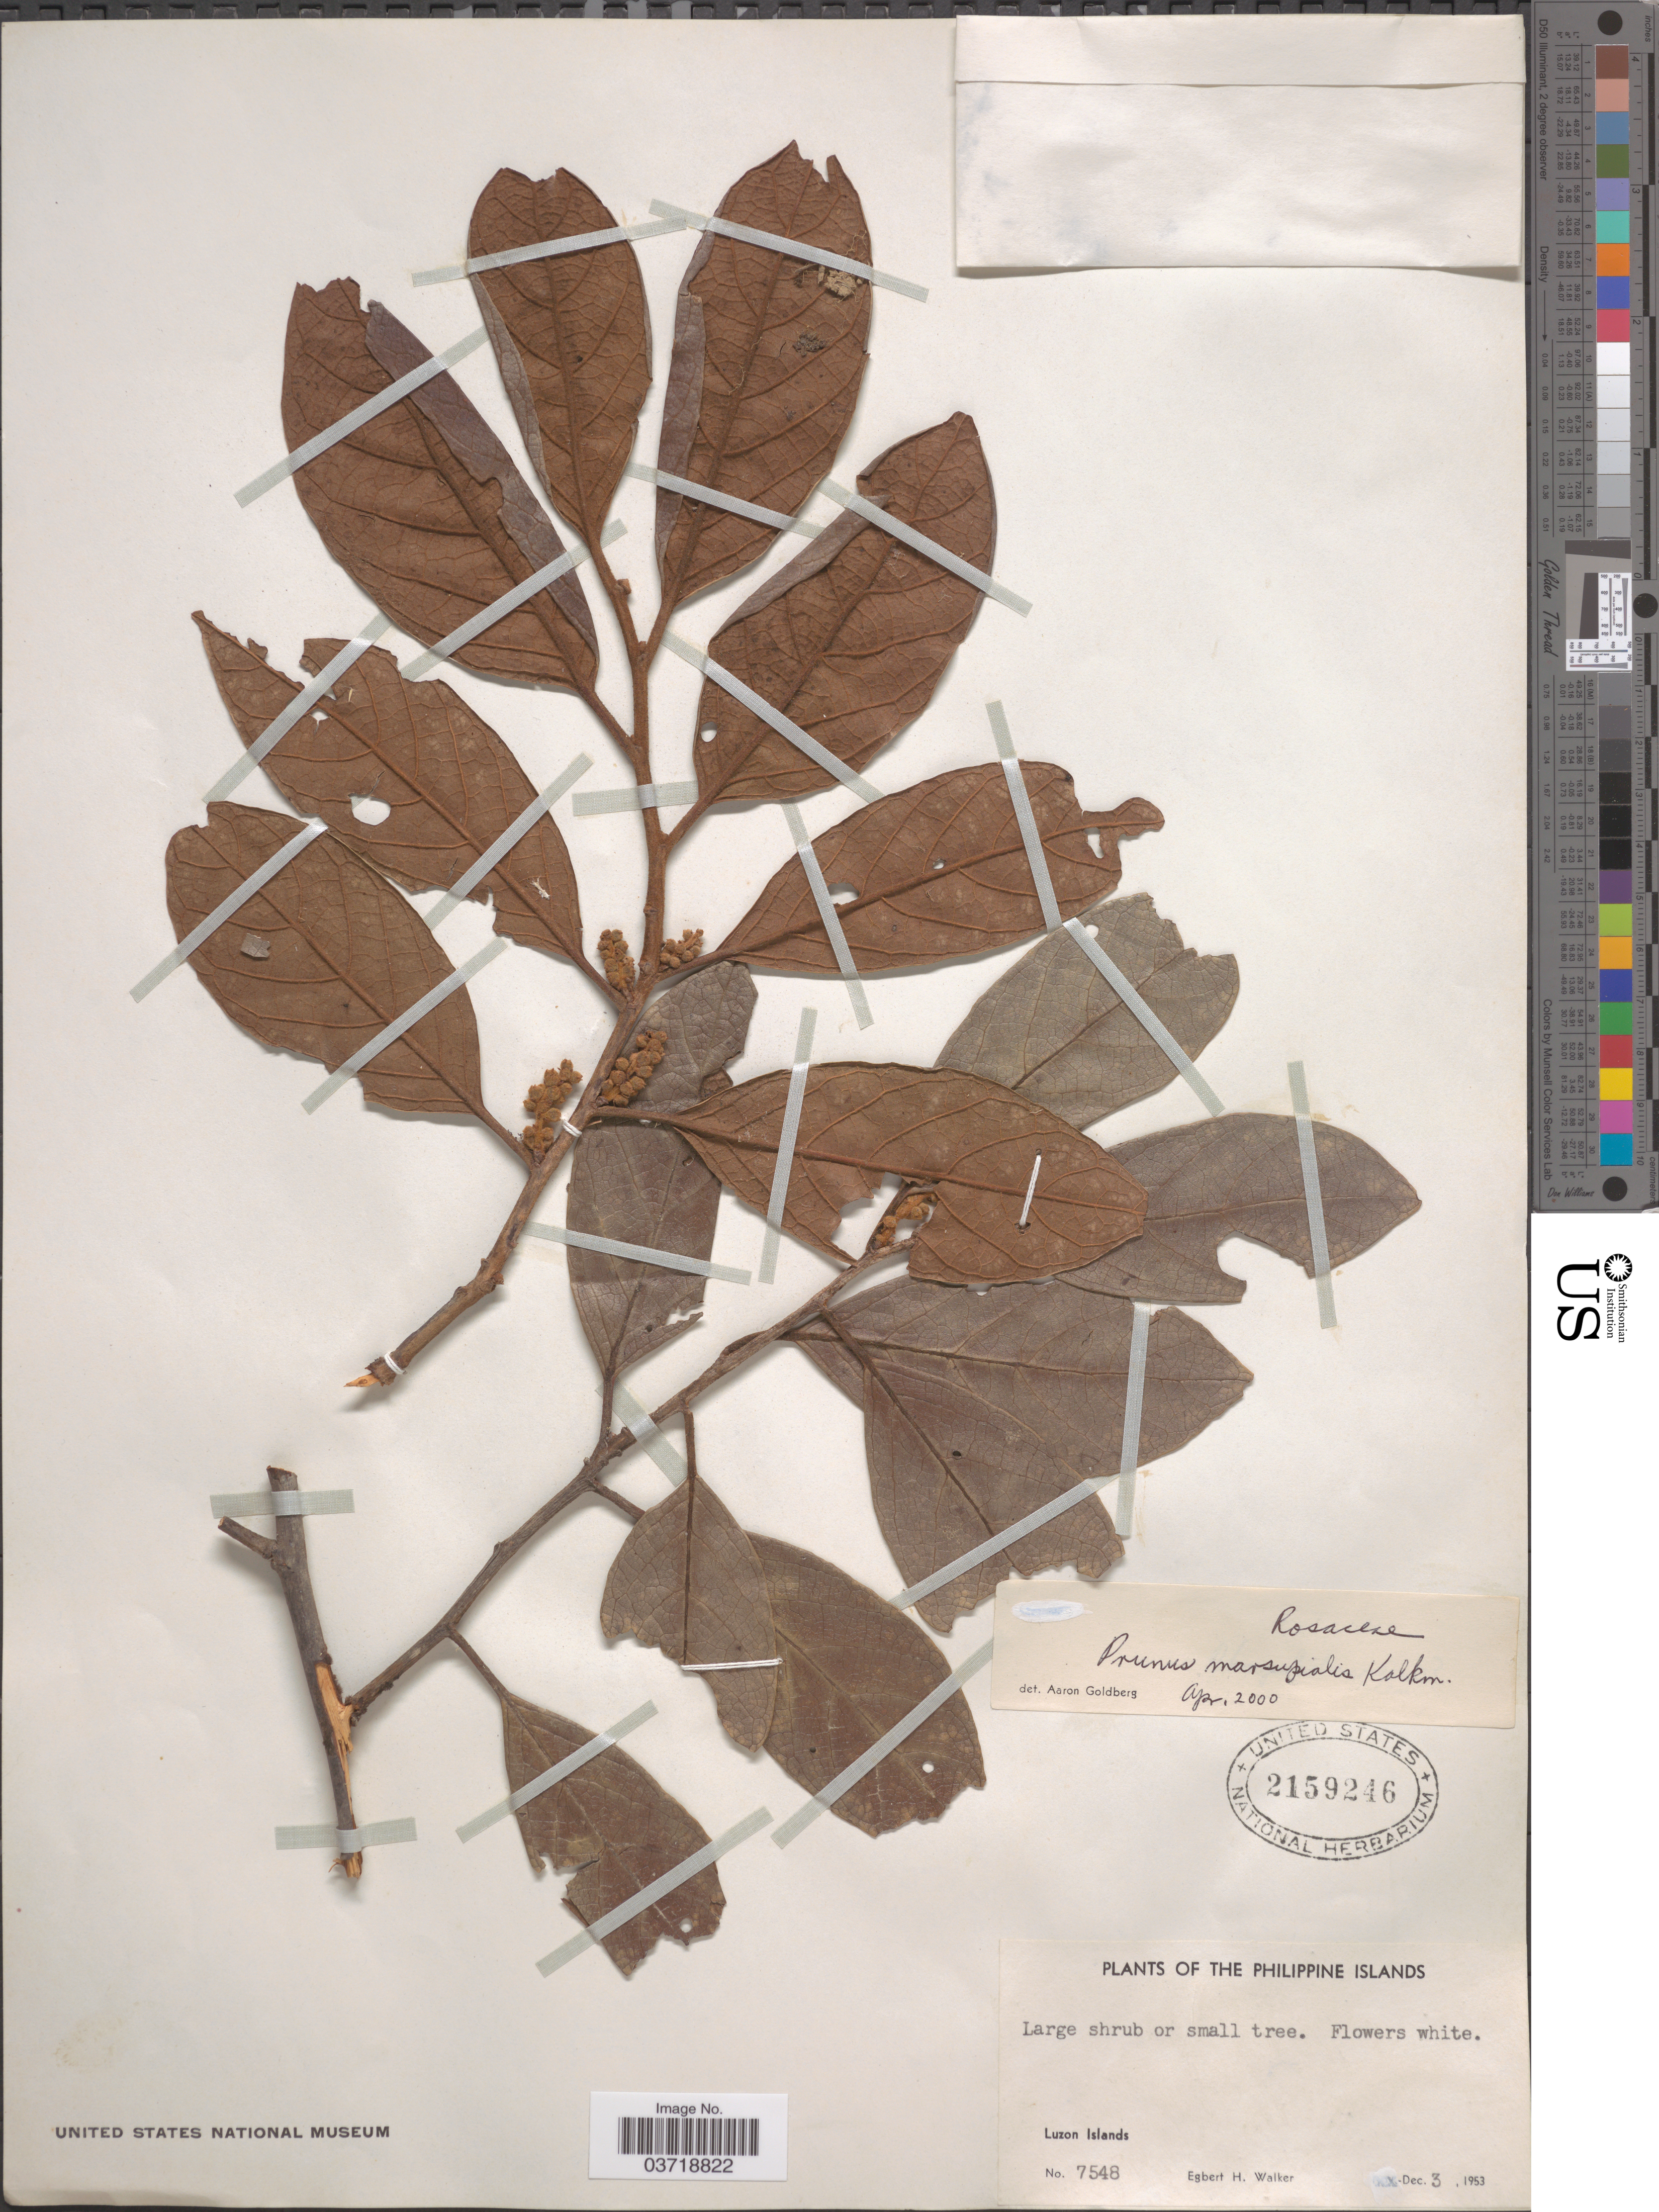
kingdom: Plantae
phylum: Tracheophyta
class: Magnoliopsida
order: Rosales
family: Rosaceae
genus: Prunus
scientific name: Prunus marsupialis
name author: Kalkman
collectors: E. H. Walker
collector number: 7548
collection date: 1953-12-03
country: Philippines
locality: Luzon Islands.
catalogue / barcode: US 2159346